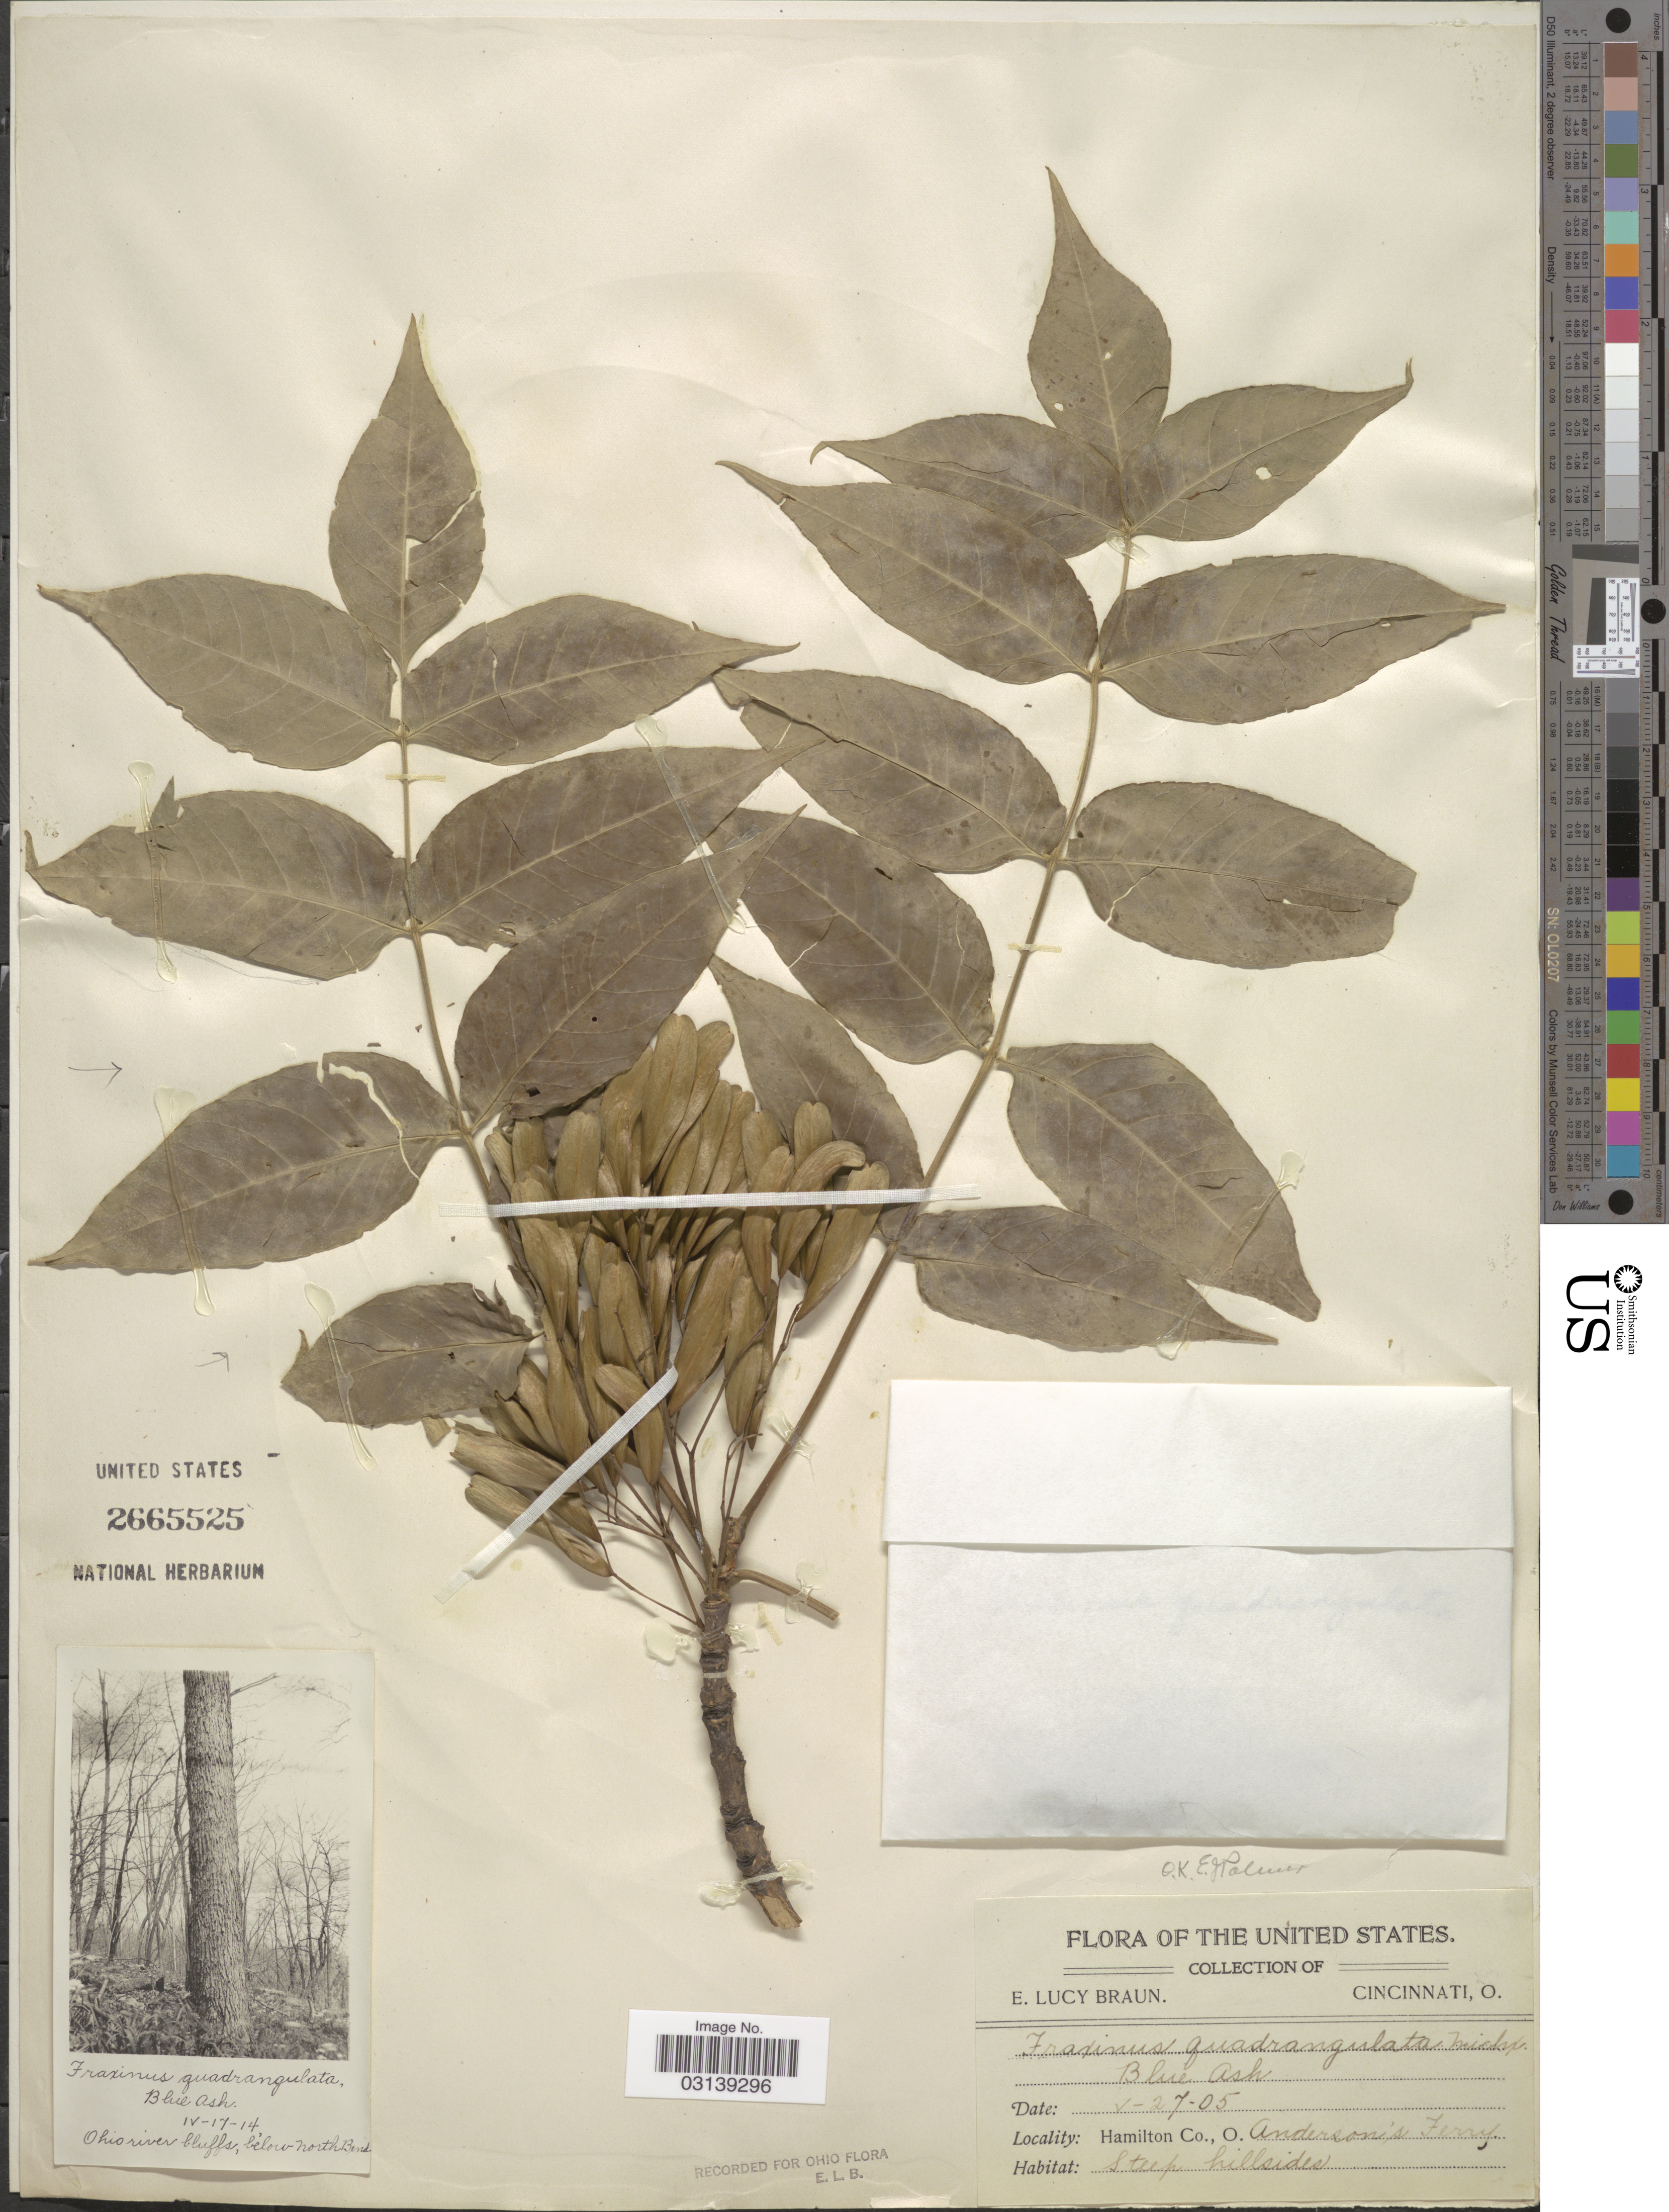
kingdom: Plantae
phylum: Tracheophyta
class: Magnoliopsida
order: Lamiales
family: Oleaceae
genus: Fraxinus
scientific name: Fraxinus quadrangulata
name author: Michx.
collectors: E. Braun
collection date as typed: Transcribed d/m/y: 27/5/5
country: United States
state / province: Ohio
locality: Hamilton Co., O. Anderson's Ferry.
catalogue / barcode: US 2665525